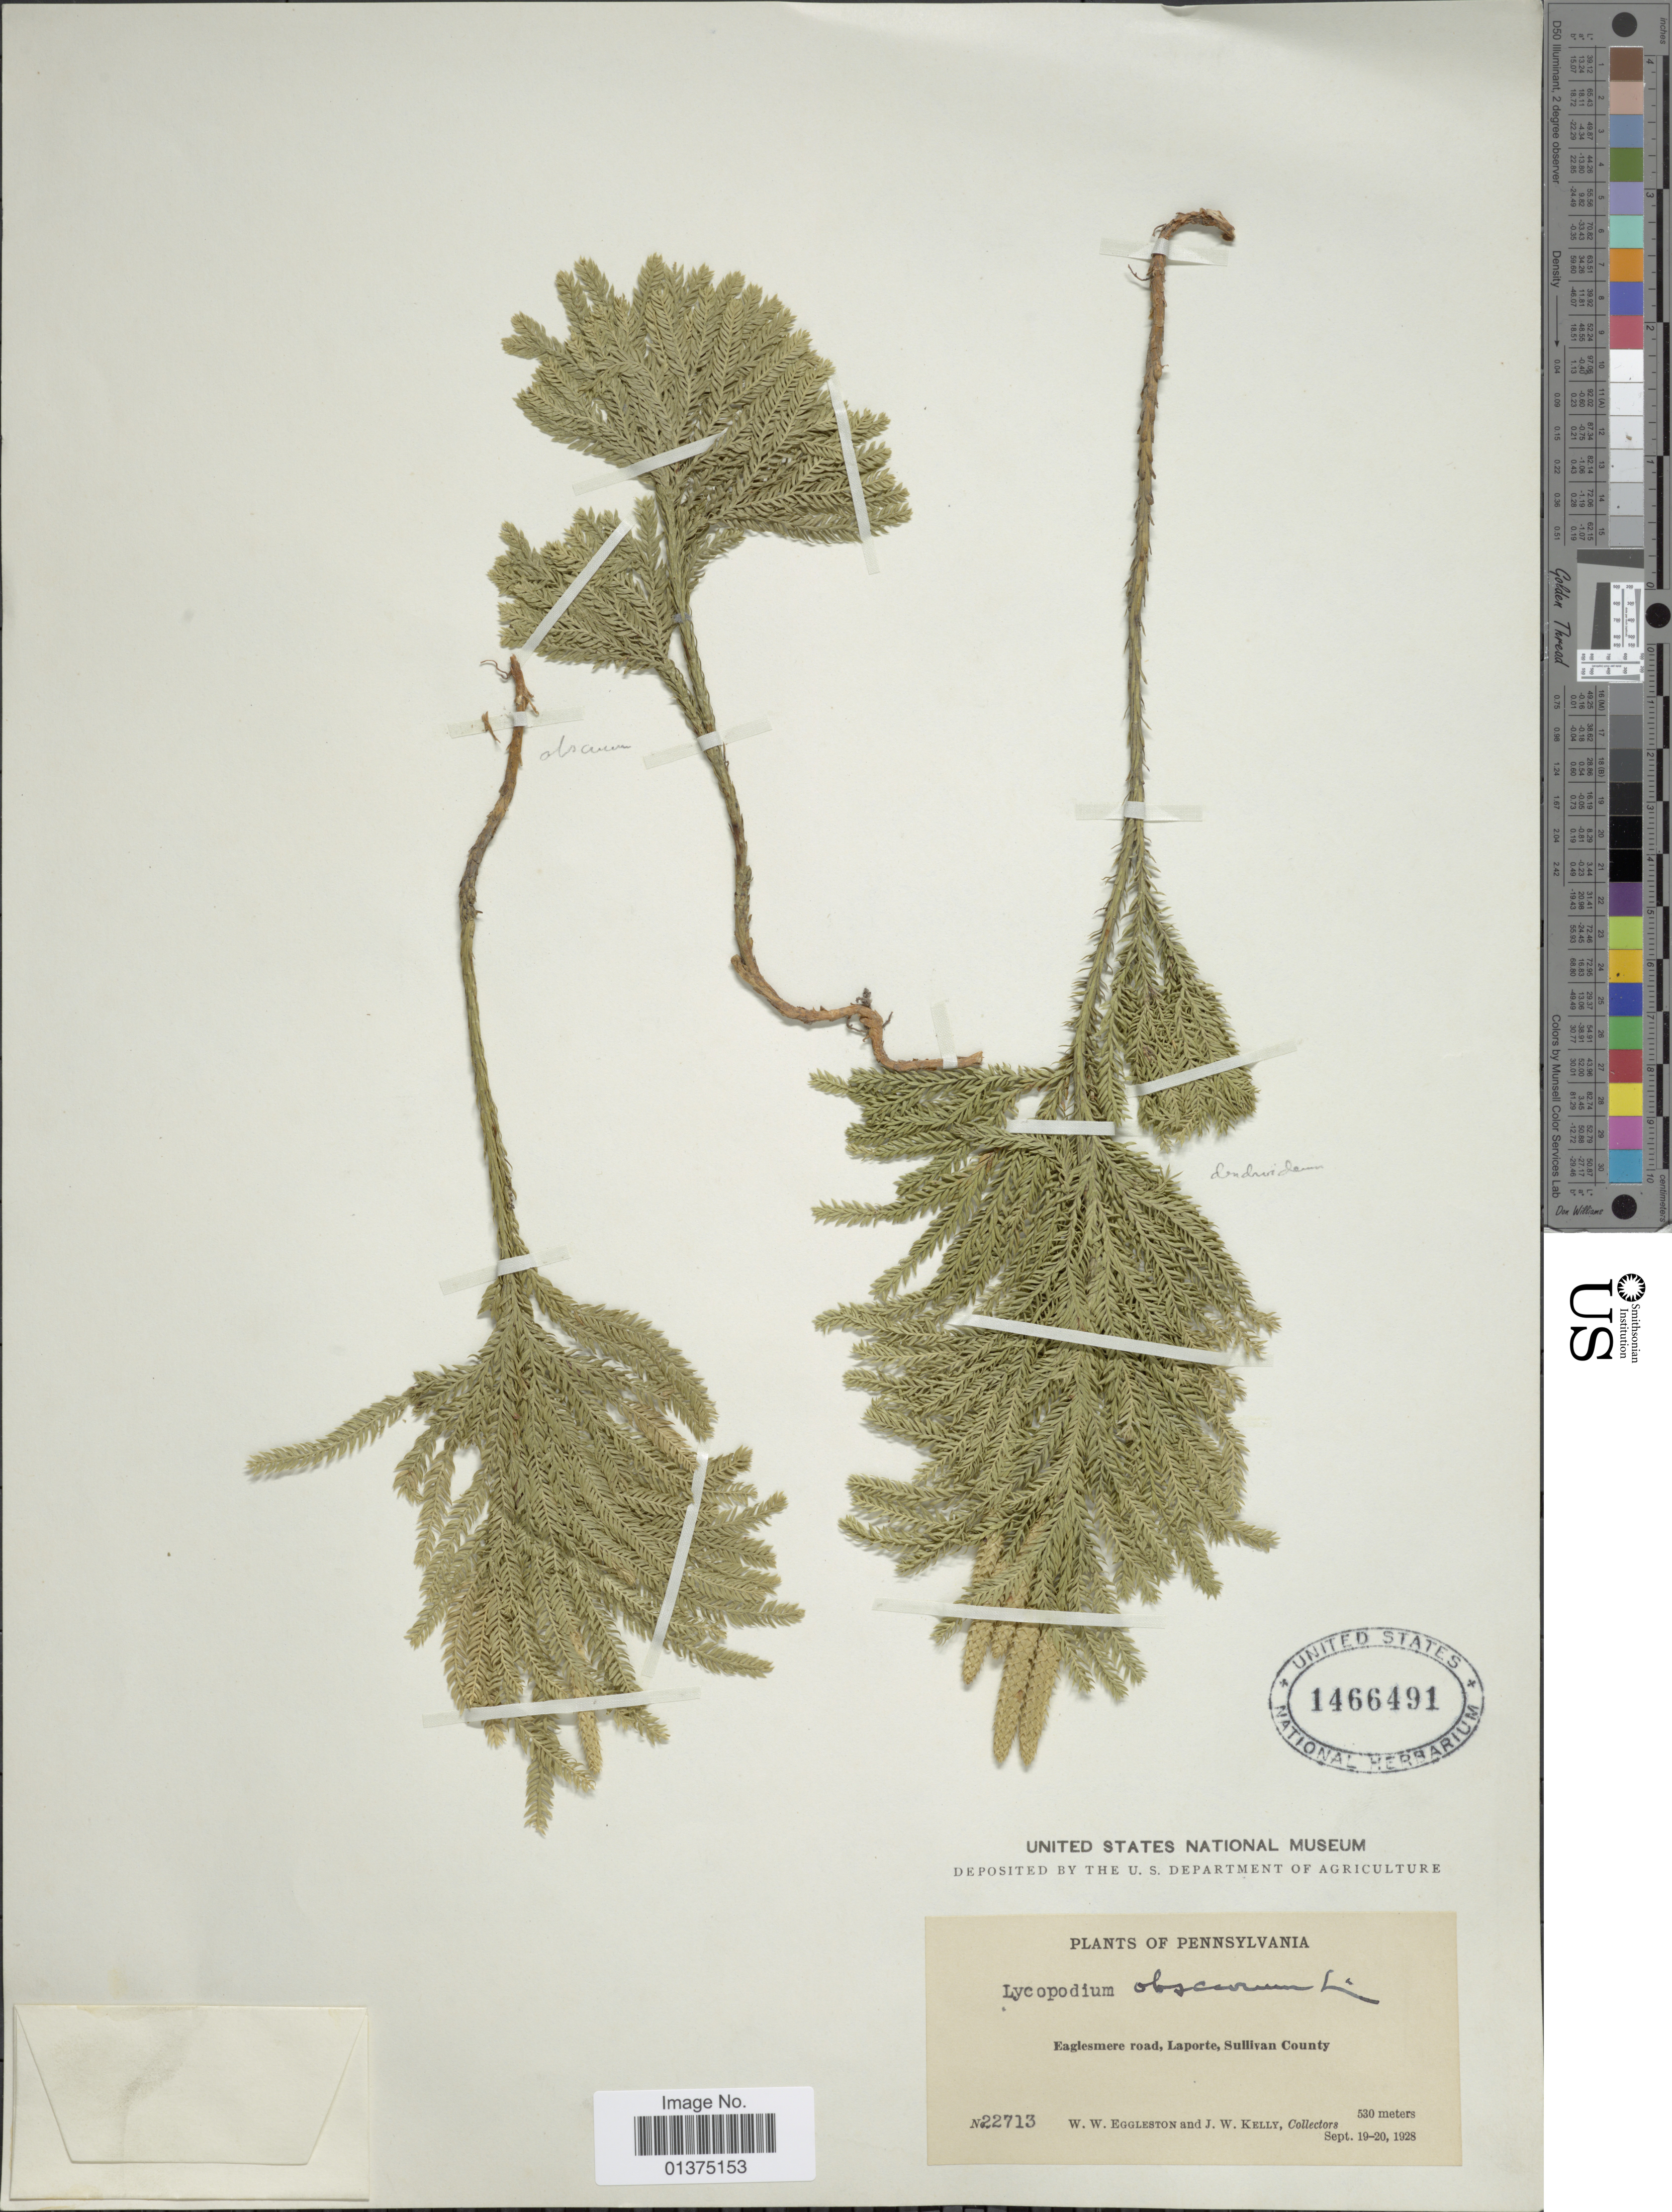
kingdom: Plantae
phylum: Tracheophyta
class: Lycopodiopsida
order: Lycopodiales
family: Lycopodiaceae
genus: Dendrolycopodium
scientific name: Dendrolycopodium dendroideum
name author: (Michx.) A. Haines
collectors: W. W. Eggleston & J. Kelly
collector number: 22713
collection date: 1928-09-19/1928-09-20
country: United States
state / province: Pennsylvania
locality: Eaglesmere road, Laporte,Sullivan County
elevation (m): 530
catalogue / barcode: US 1466491